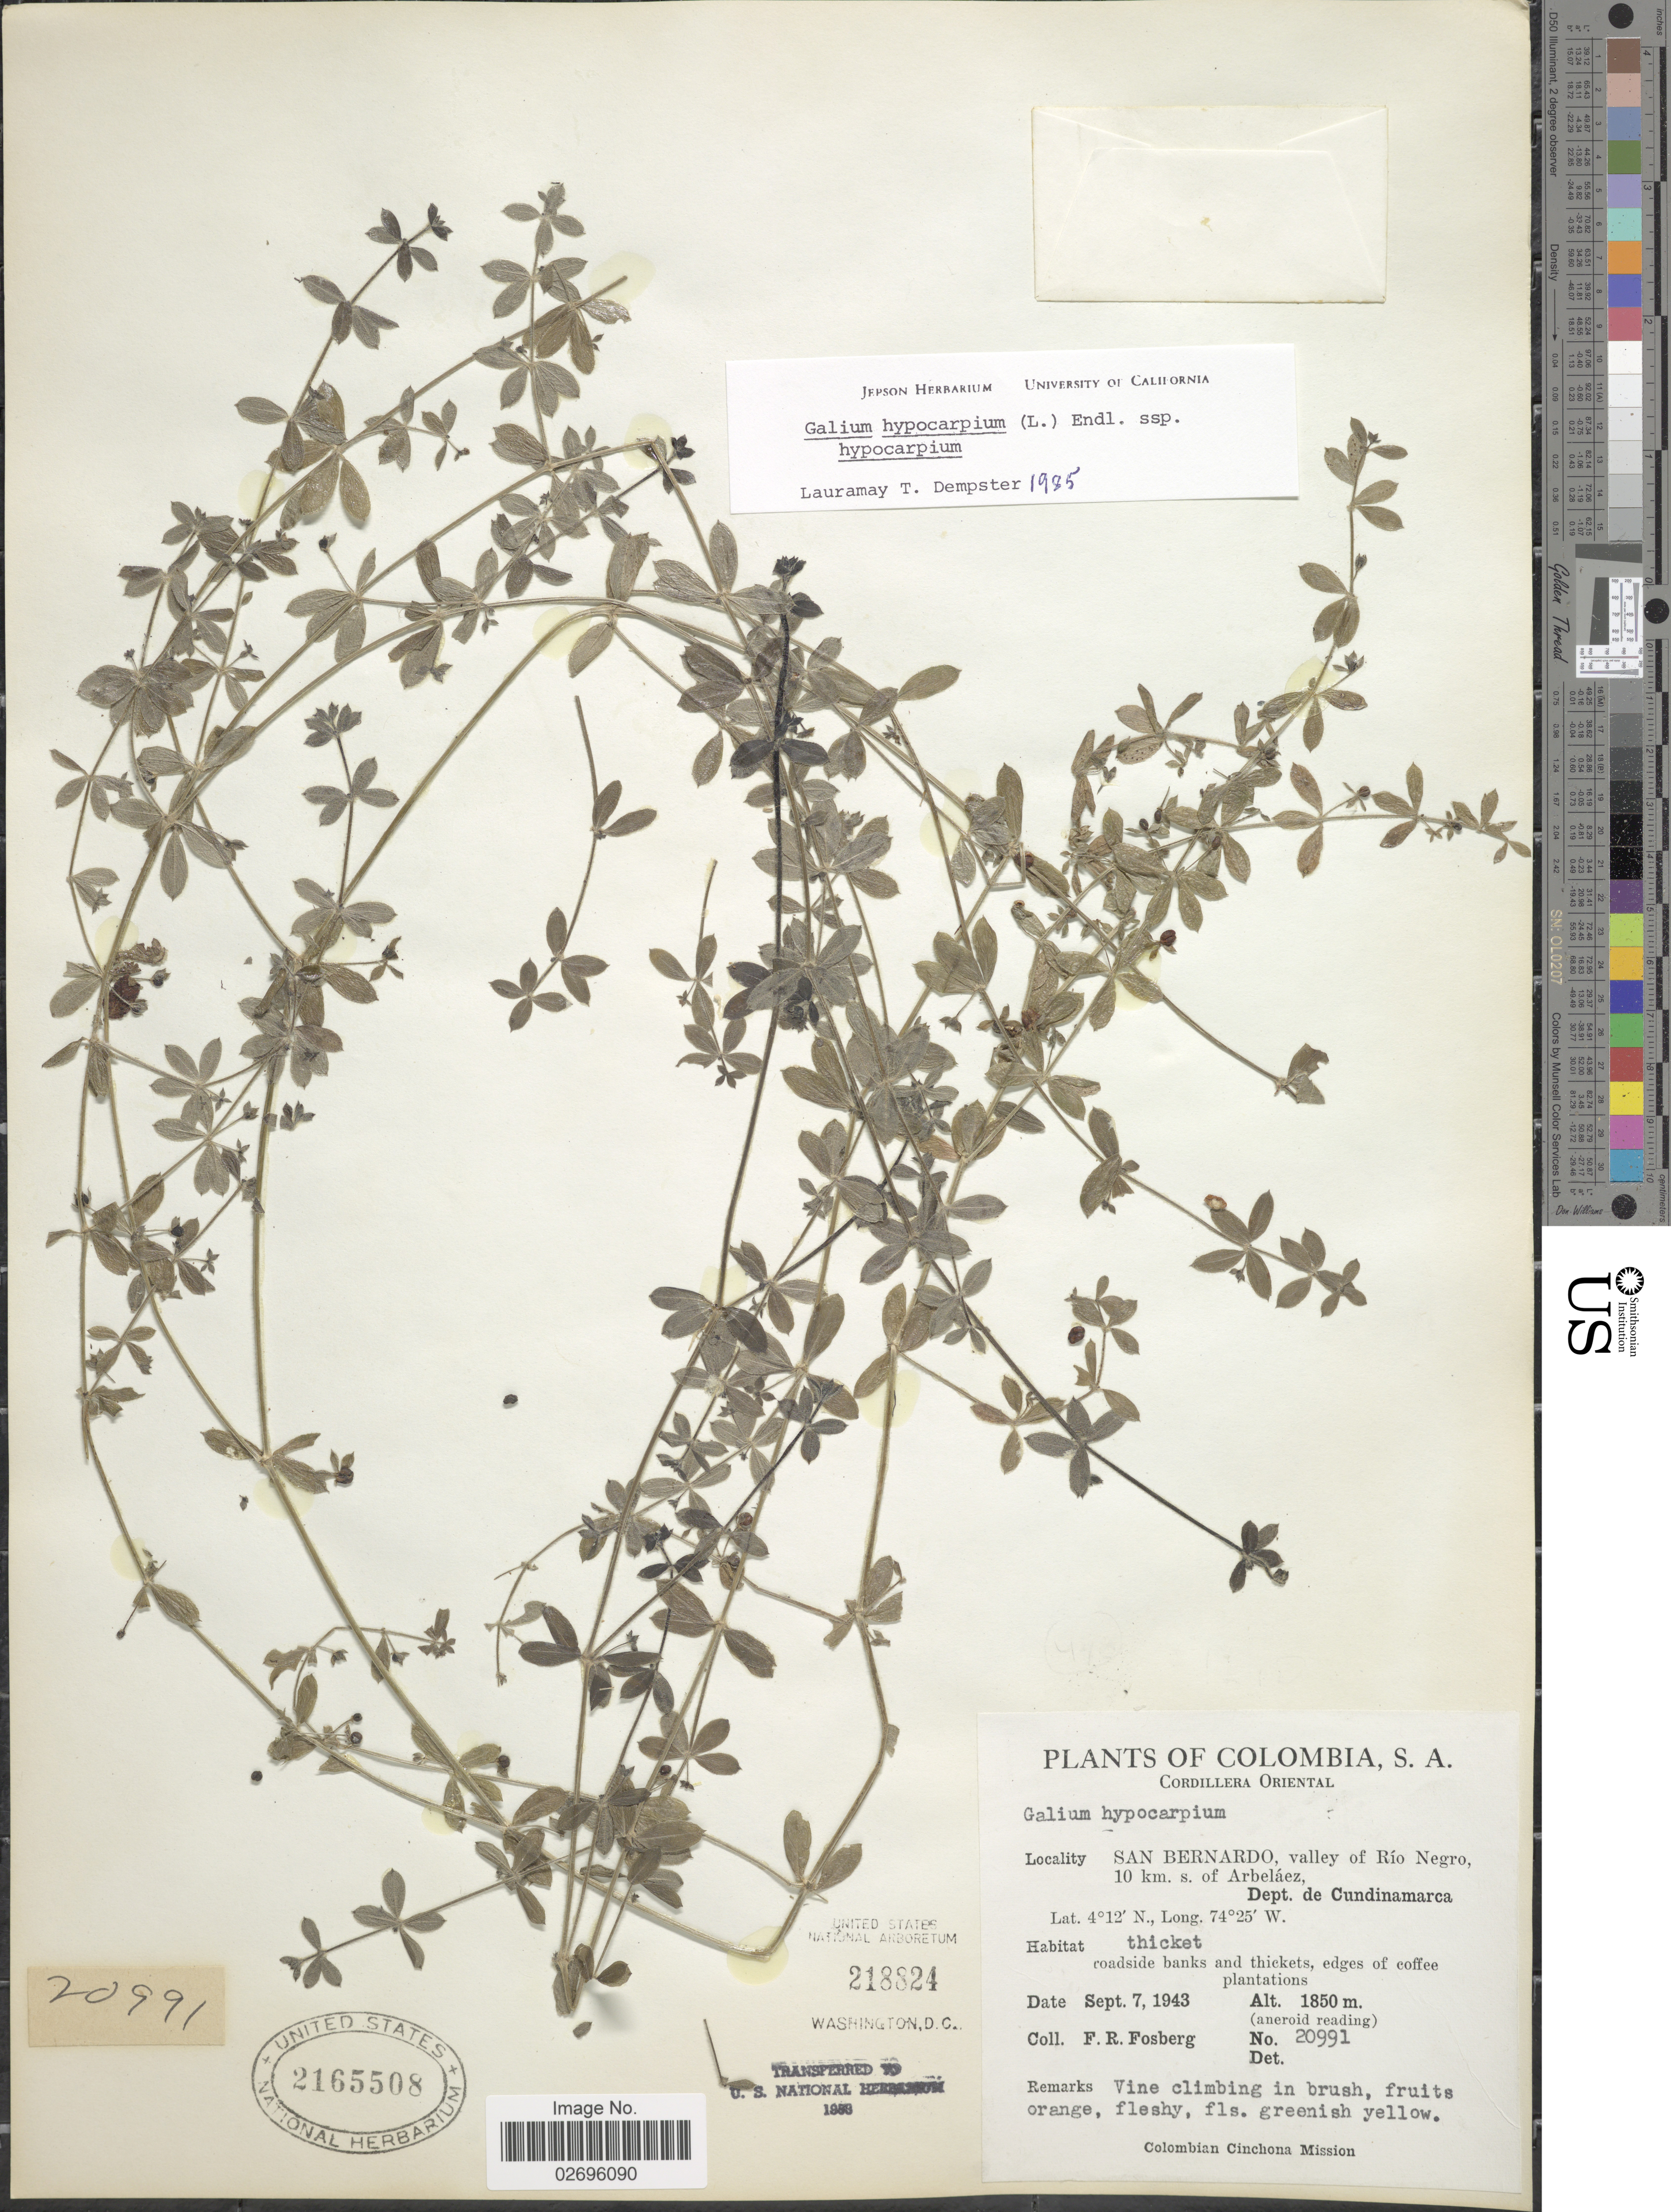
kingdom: Plantae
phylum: Tracheophyta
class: Magnoliopsida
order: Gentianales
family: Rubiaceae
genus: Galium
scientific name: Galium hypocarpium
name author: (L.) Endl. ex Griseb.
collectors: F. R. Fosberg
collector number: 20991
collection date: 1943-09-07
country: Colombia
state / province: Cundinamarca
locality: Cordillera Oriental. San Bernardo, valley of Río Negro, 10 km. s. of Arbeláez, Dept. de Cundinamarca.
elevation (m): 1850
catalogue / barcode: US 2165508